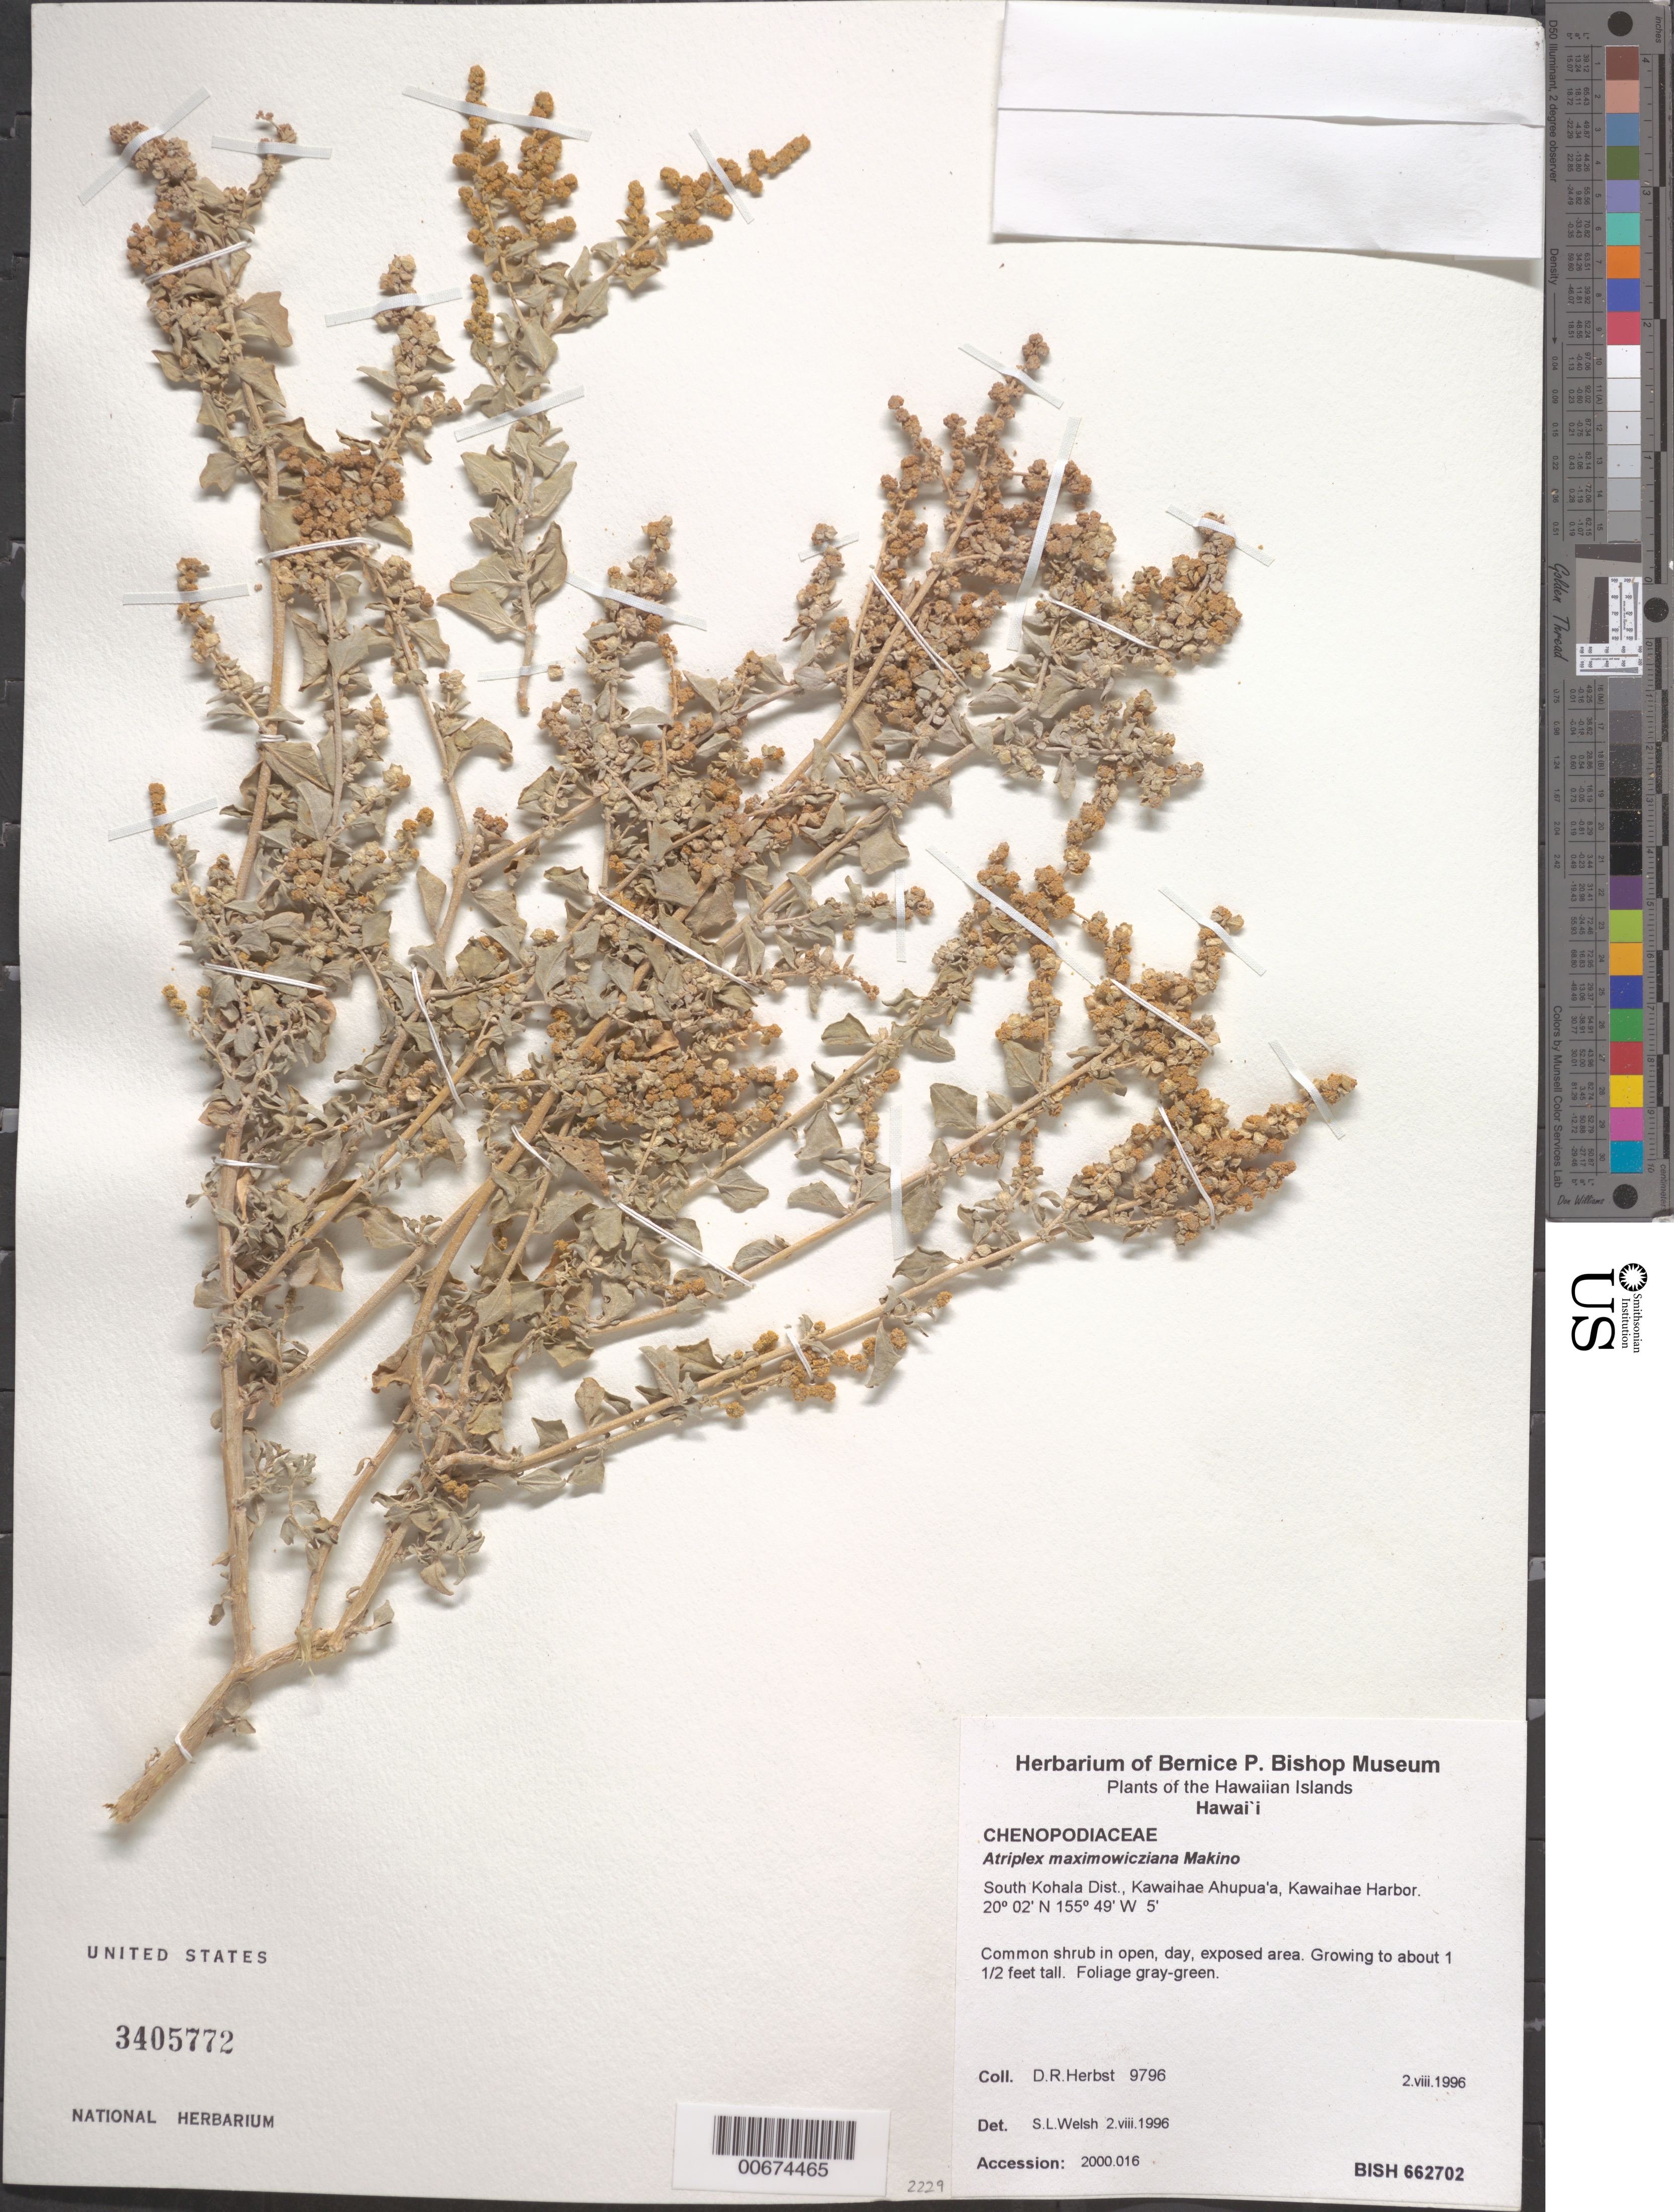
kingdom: Plantae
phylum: Tracheophyta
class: Magnoliopsida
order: Caryophyllales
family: Amaranthaceae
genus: Atriplex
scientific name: Atriplex maximowicziana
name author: Makino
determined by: Welsh, Stanley L., (BRY), Brigham Young University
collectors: D. R. Herbst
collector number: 9796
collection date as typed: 2 Aug 1996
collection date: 1996-08-02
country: United States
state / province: Hawaii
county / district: Hawaii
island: Hawaii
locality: South Kohala Distr., Kawaihae Ahupua'a, Kawaihae Harbor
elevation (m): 1.5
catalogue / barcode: US 3405722